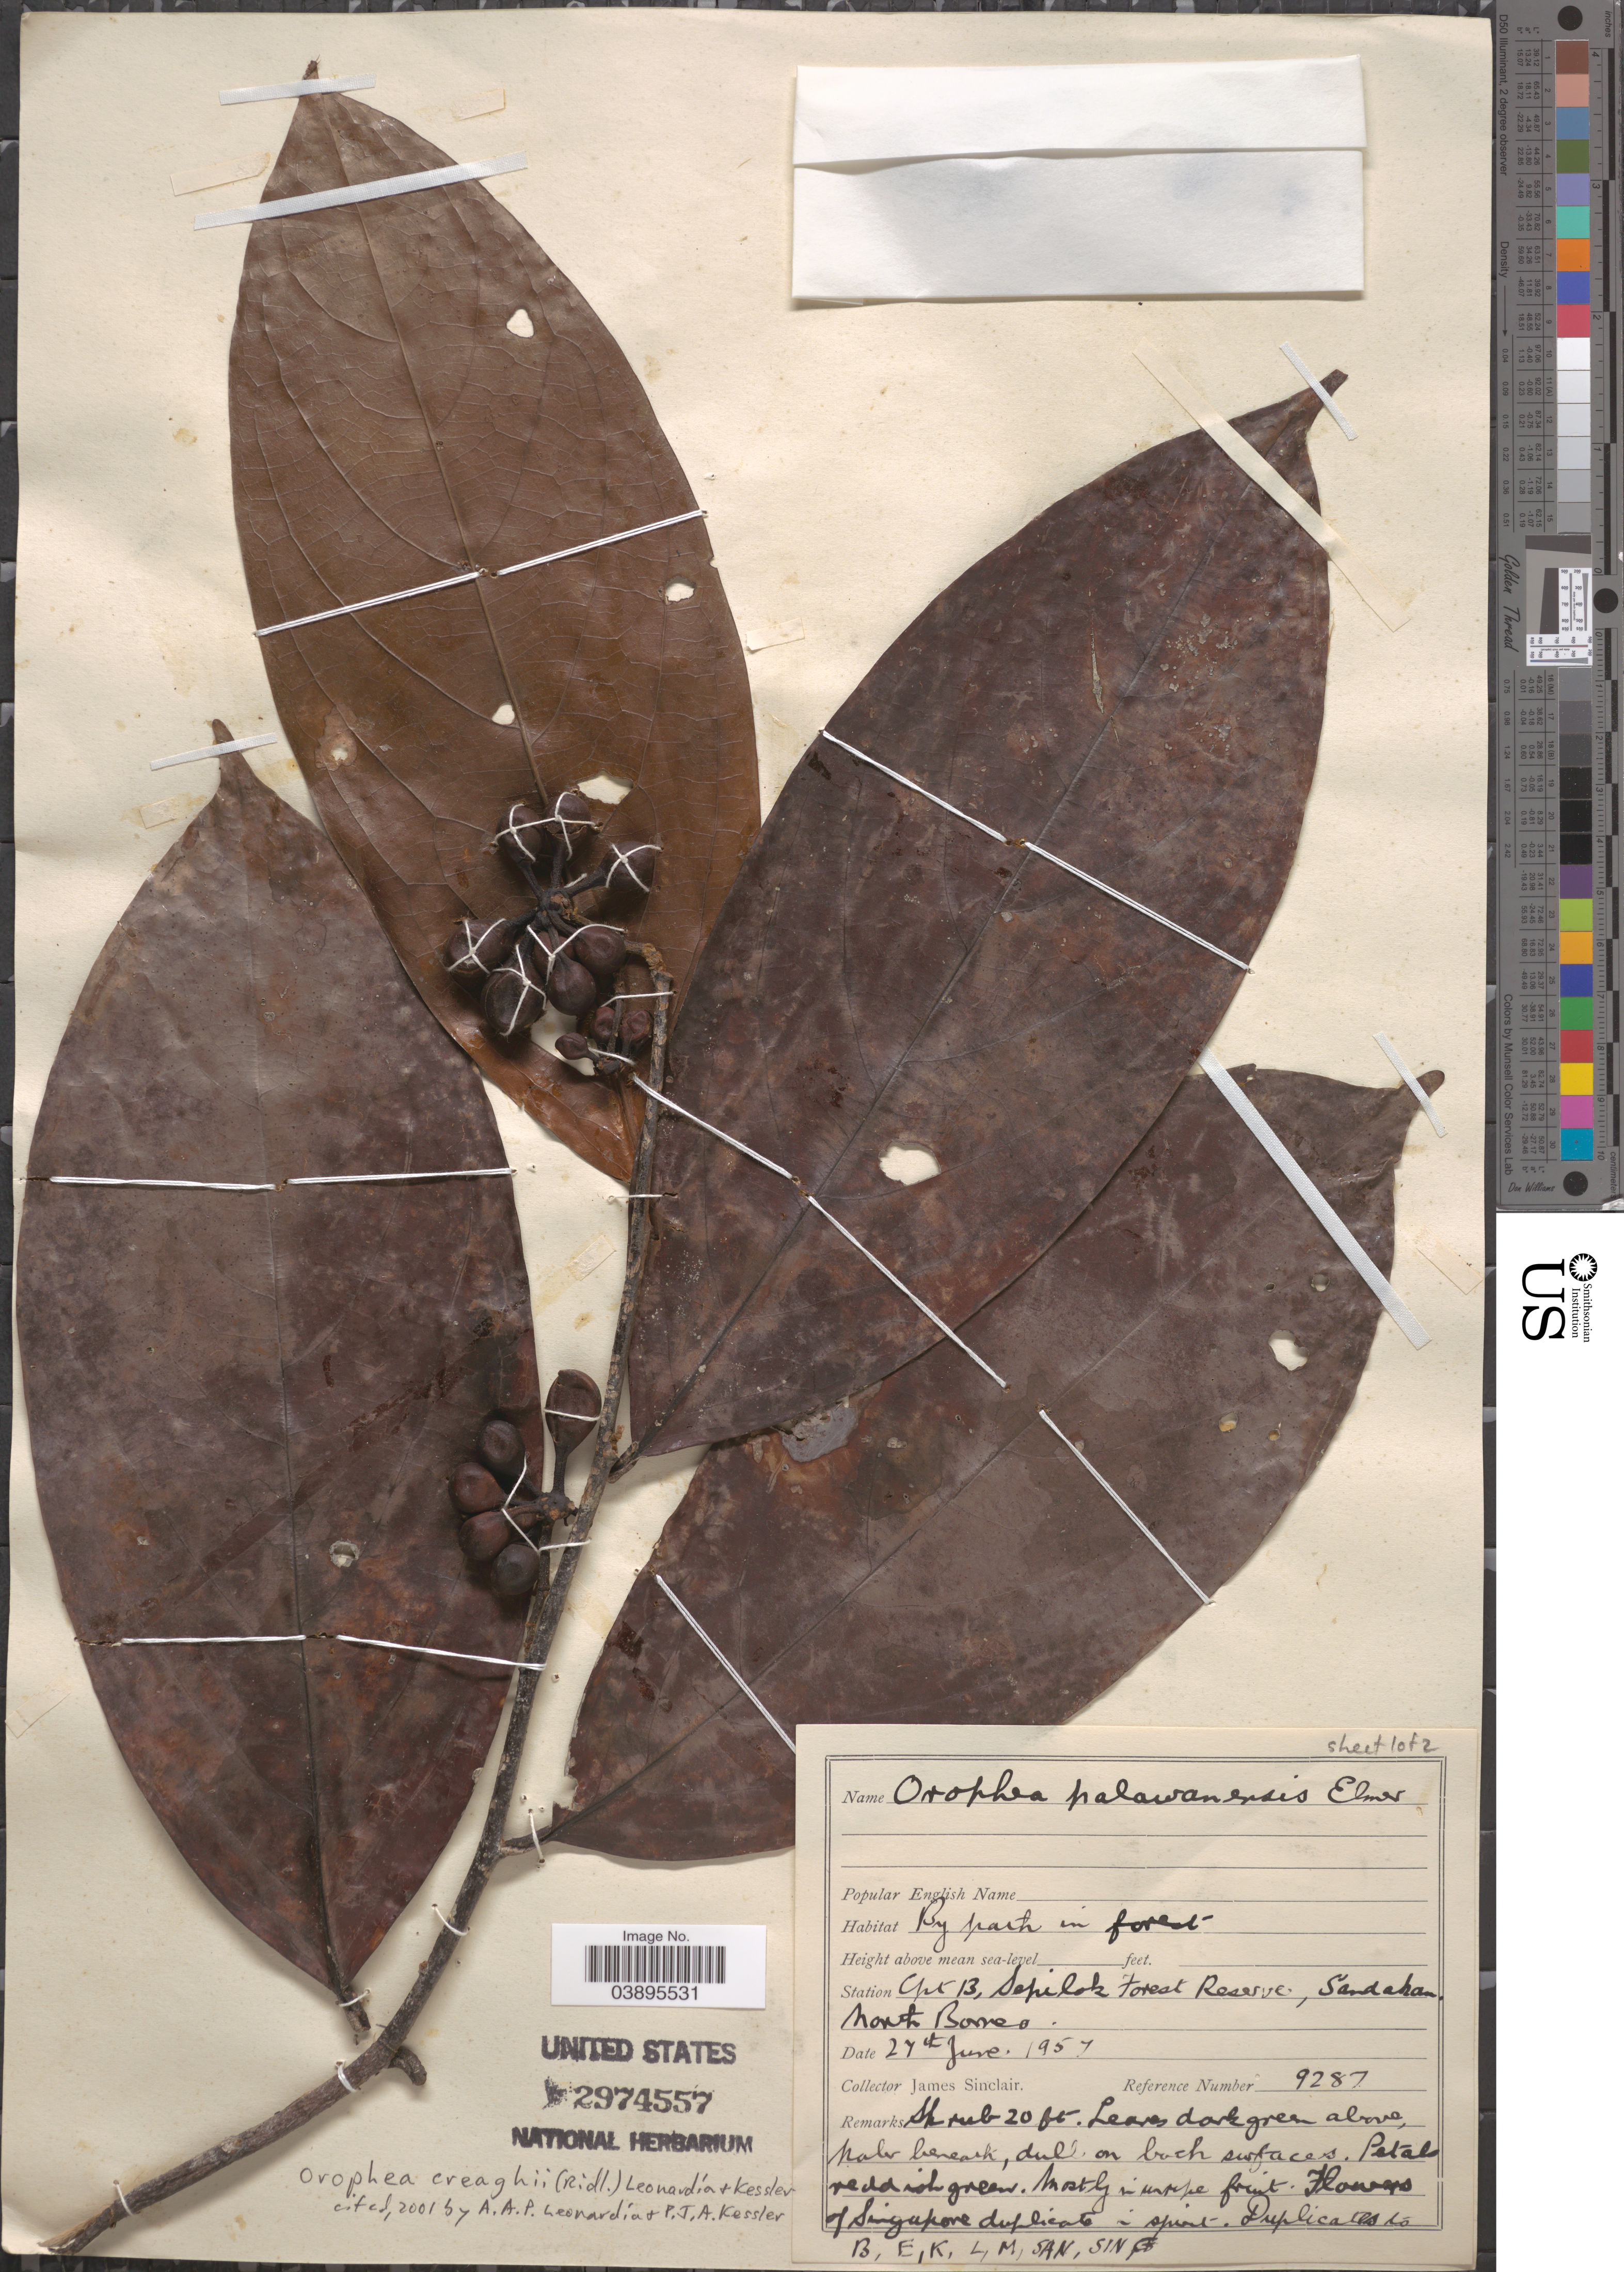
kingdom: Plantae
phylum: Tracheophyta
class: Magnoliopsida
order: Magnoliales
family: Annonaceae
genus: Orophea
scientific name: Orophea creaghii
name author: (Ridl.) Leonardia & P.J.A. Kessler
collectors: J. Sinclair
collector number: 9287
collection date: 1957-06-27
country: Malaysia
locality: Station Cpt 13, Sepilok Forest Reserve, Sandakan, North Borneo.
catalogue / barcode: US 2974557